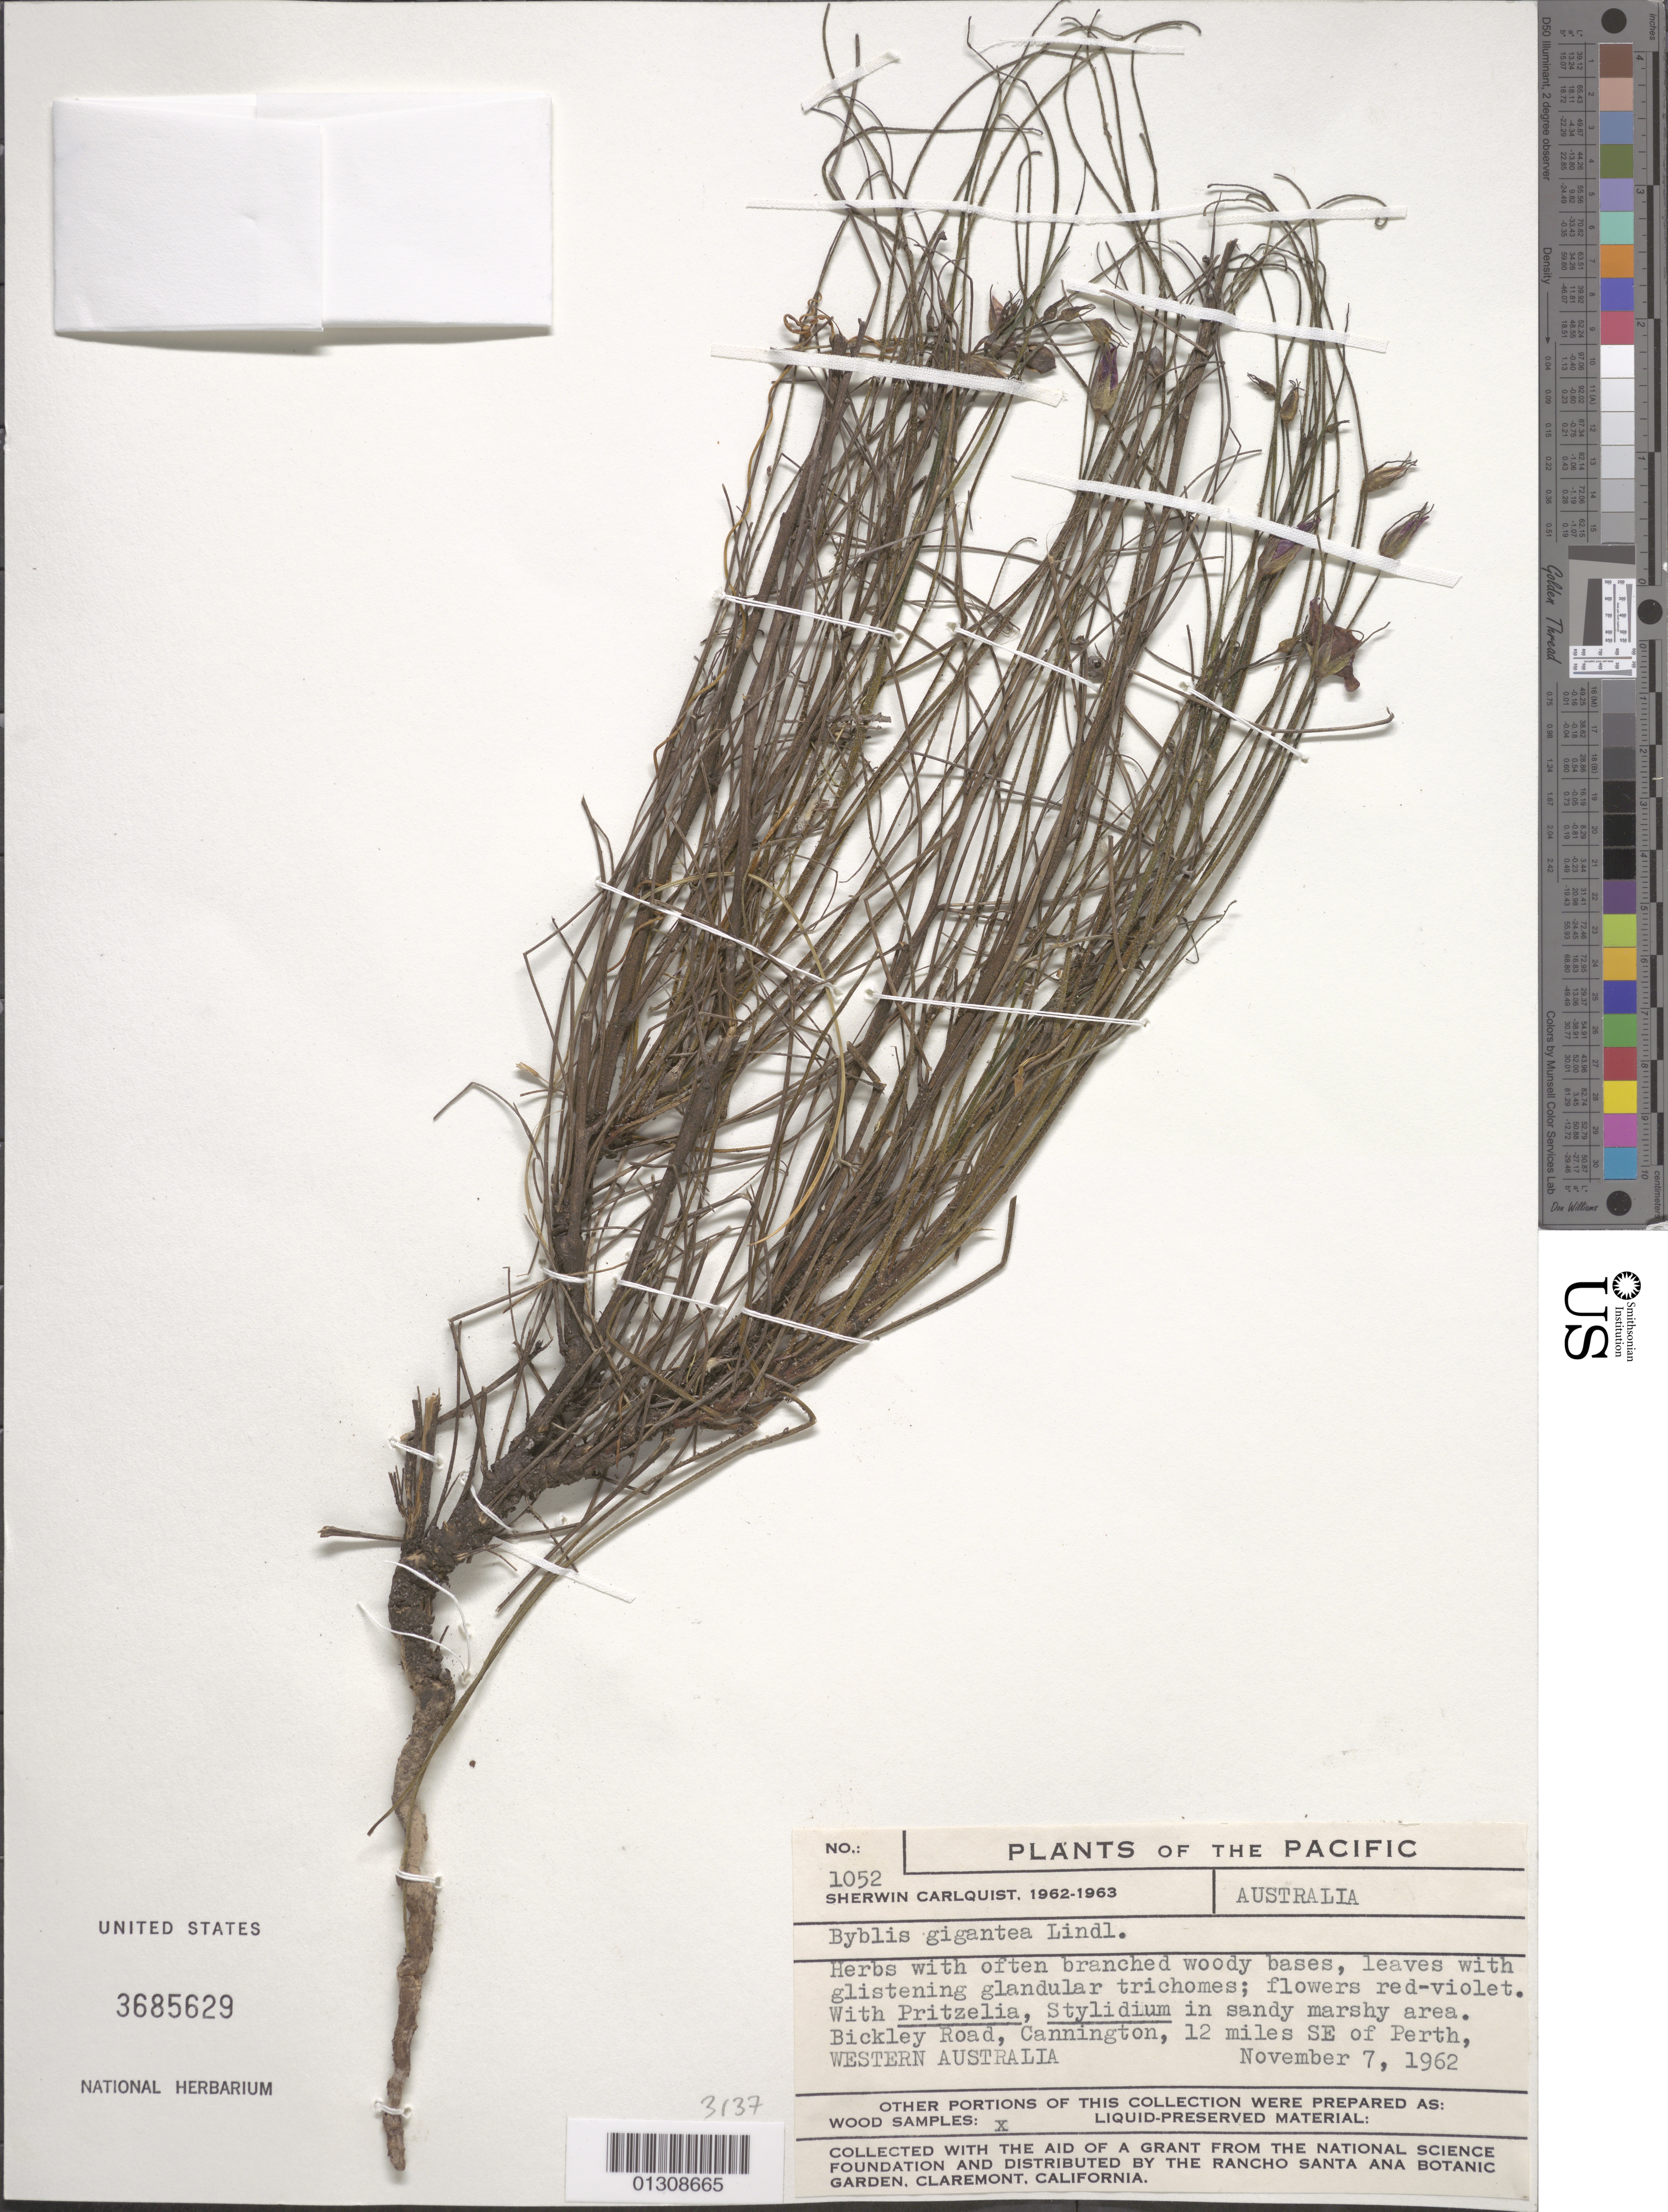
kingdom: Plantae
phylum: Tracheophyta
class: Magnoliopsida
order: Lamiales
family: Byblidaceae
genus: Byblis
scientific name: Byblis gigantea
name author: Lindl.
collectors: S. Carlquist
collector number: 1052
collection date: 1962-11-07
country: Australia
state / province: Western Australia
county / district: Cannington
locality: Bickley Road, Cannington, 12 miles SE of Perth.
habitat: Herbs with often branched woody bases, leaves with glistening glandular trichomes; flowers red-violet. With Pritzelia, Stylidium in sandy marshy area.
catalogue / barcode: US 3685629